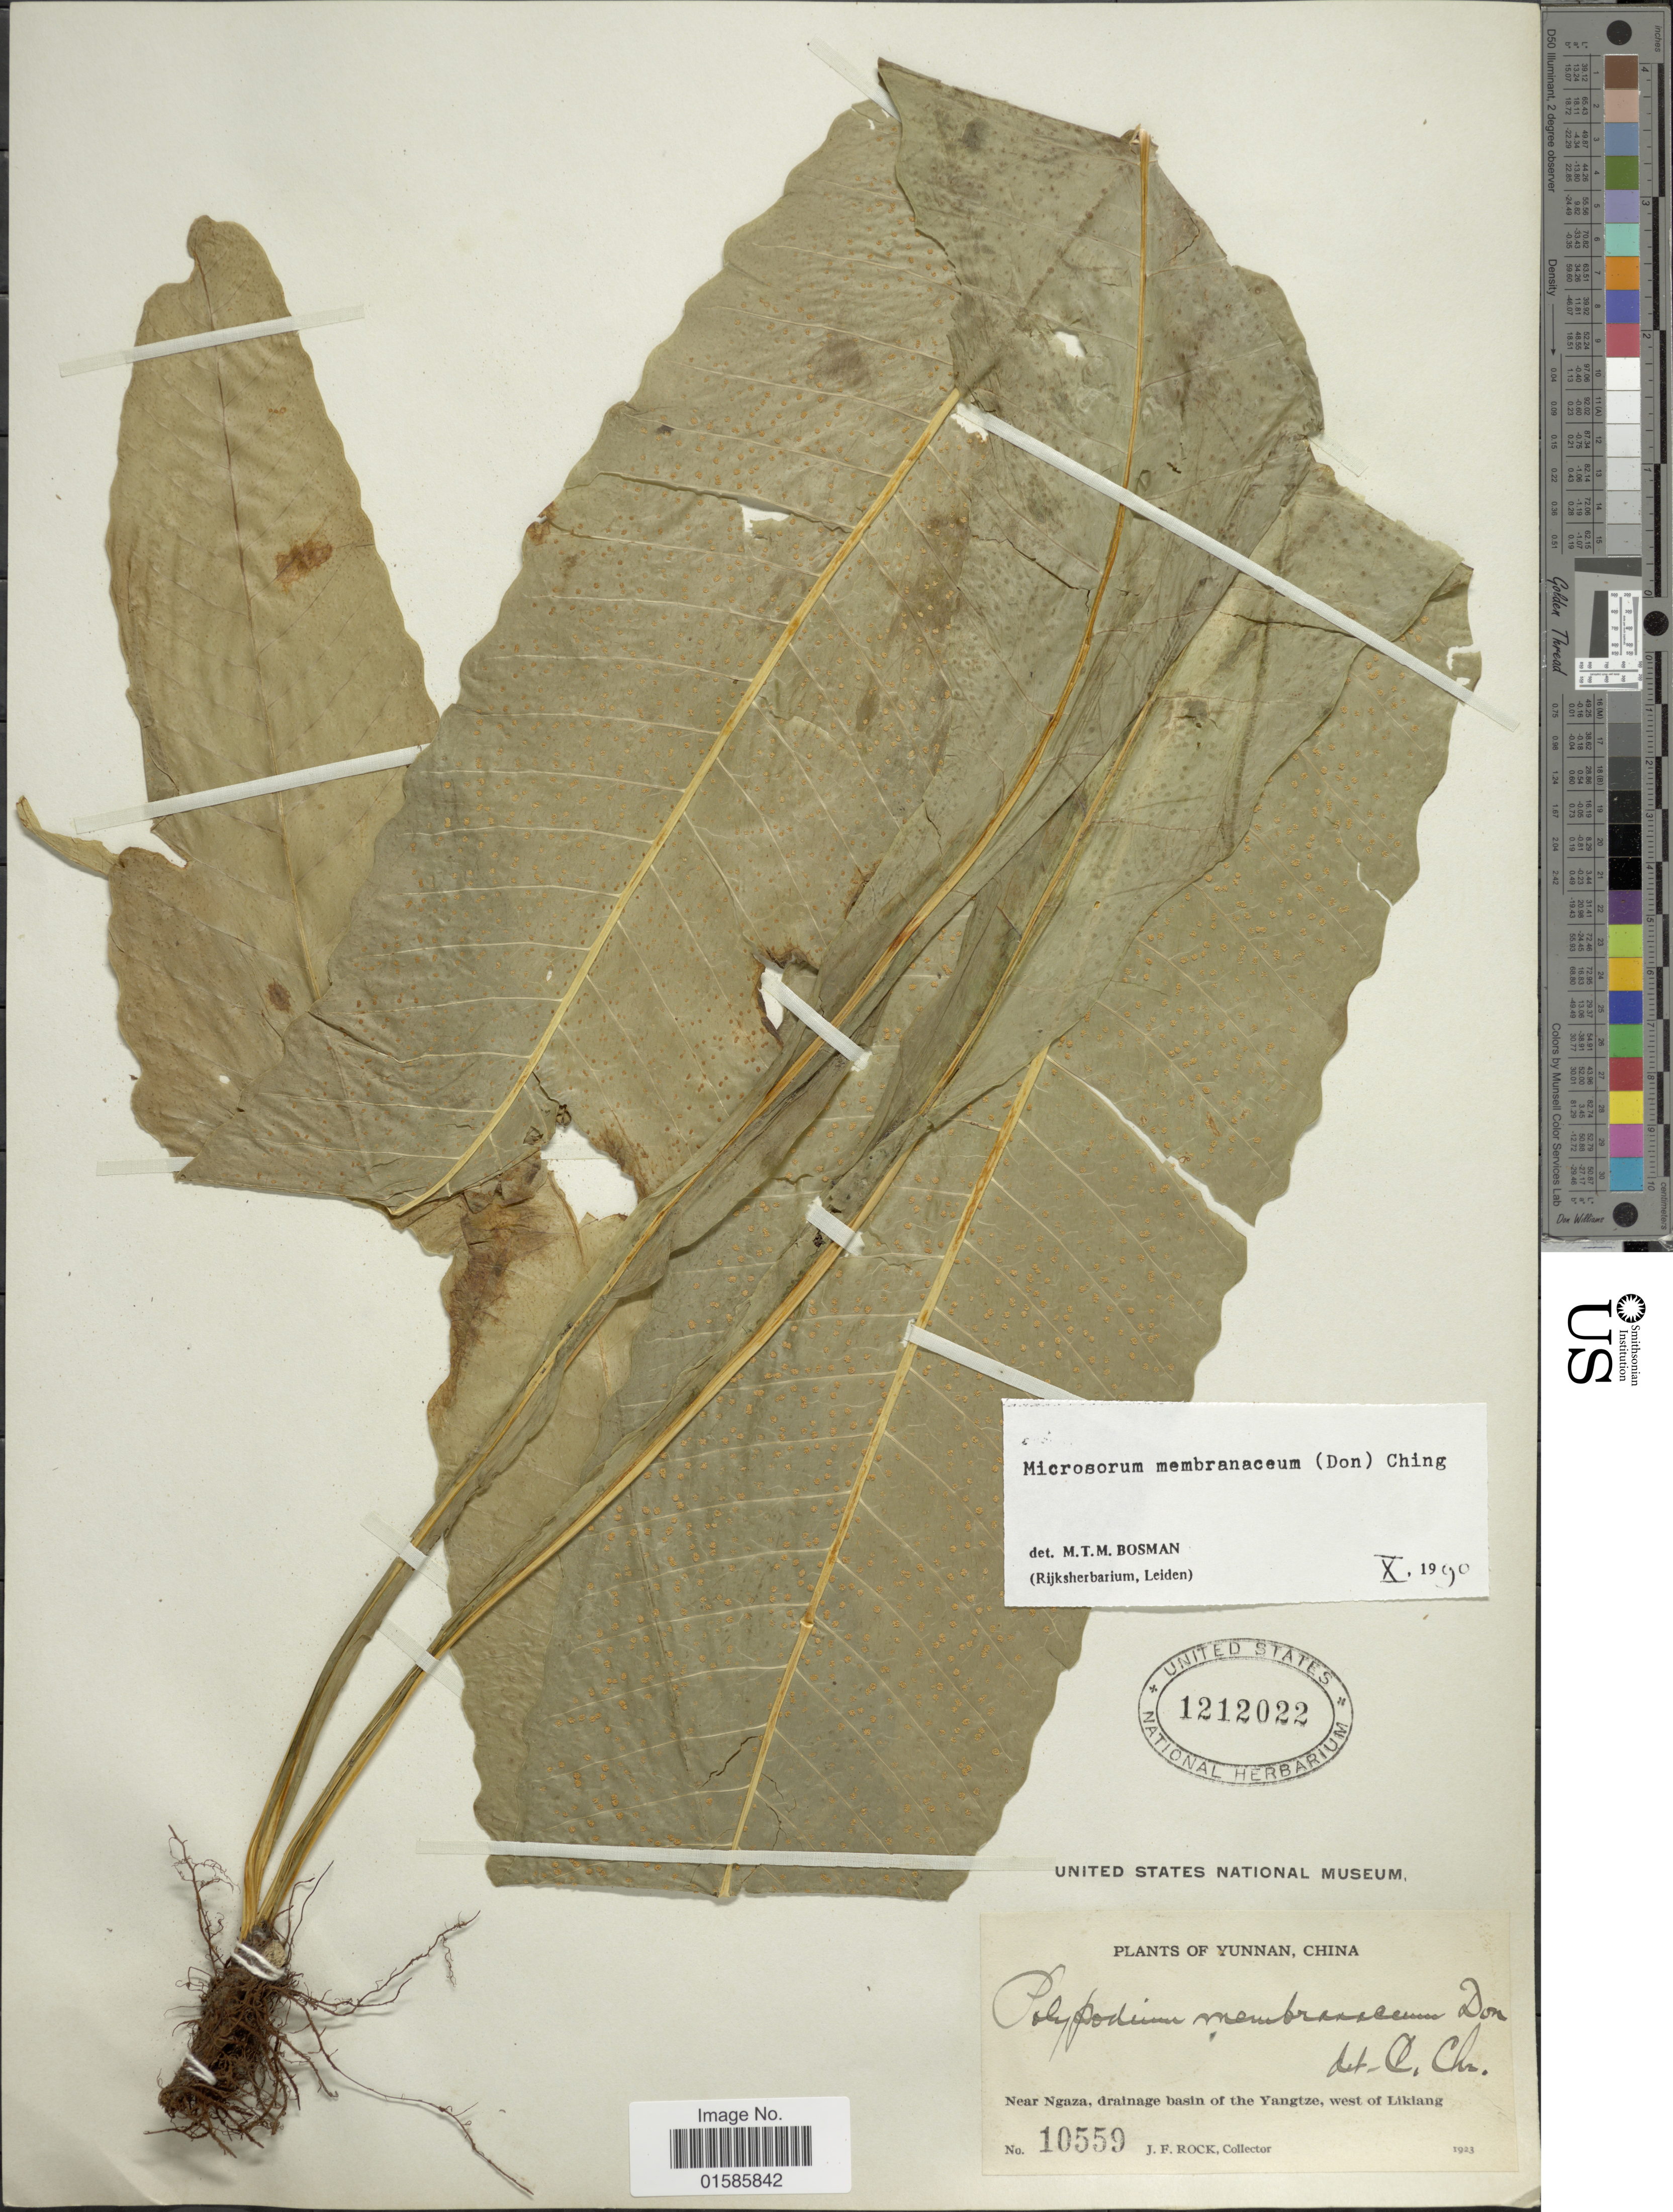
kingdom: Plantae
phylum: Tracheophyta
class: Polypodiopsida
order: Polypodiales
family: Polypodiaceae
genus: Microsorum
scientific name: Microsorum membranaceum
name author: (D. Don) Ching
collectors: J. Rock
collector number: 10559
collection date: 1923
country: China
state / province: Yunnan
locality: Near Ngaza, drainage basin of the Yangtze, west of Likiang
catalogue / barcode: US 1212022